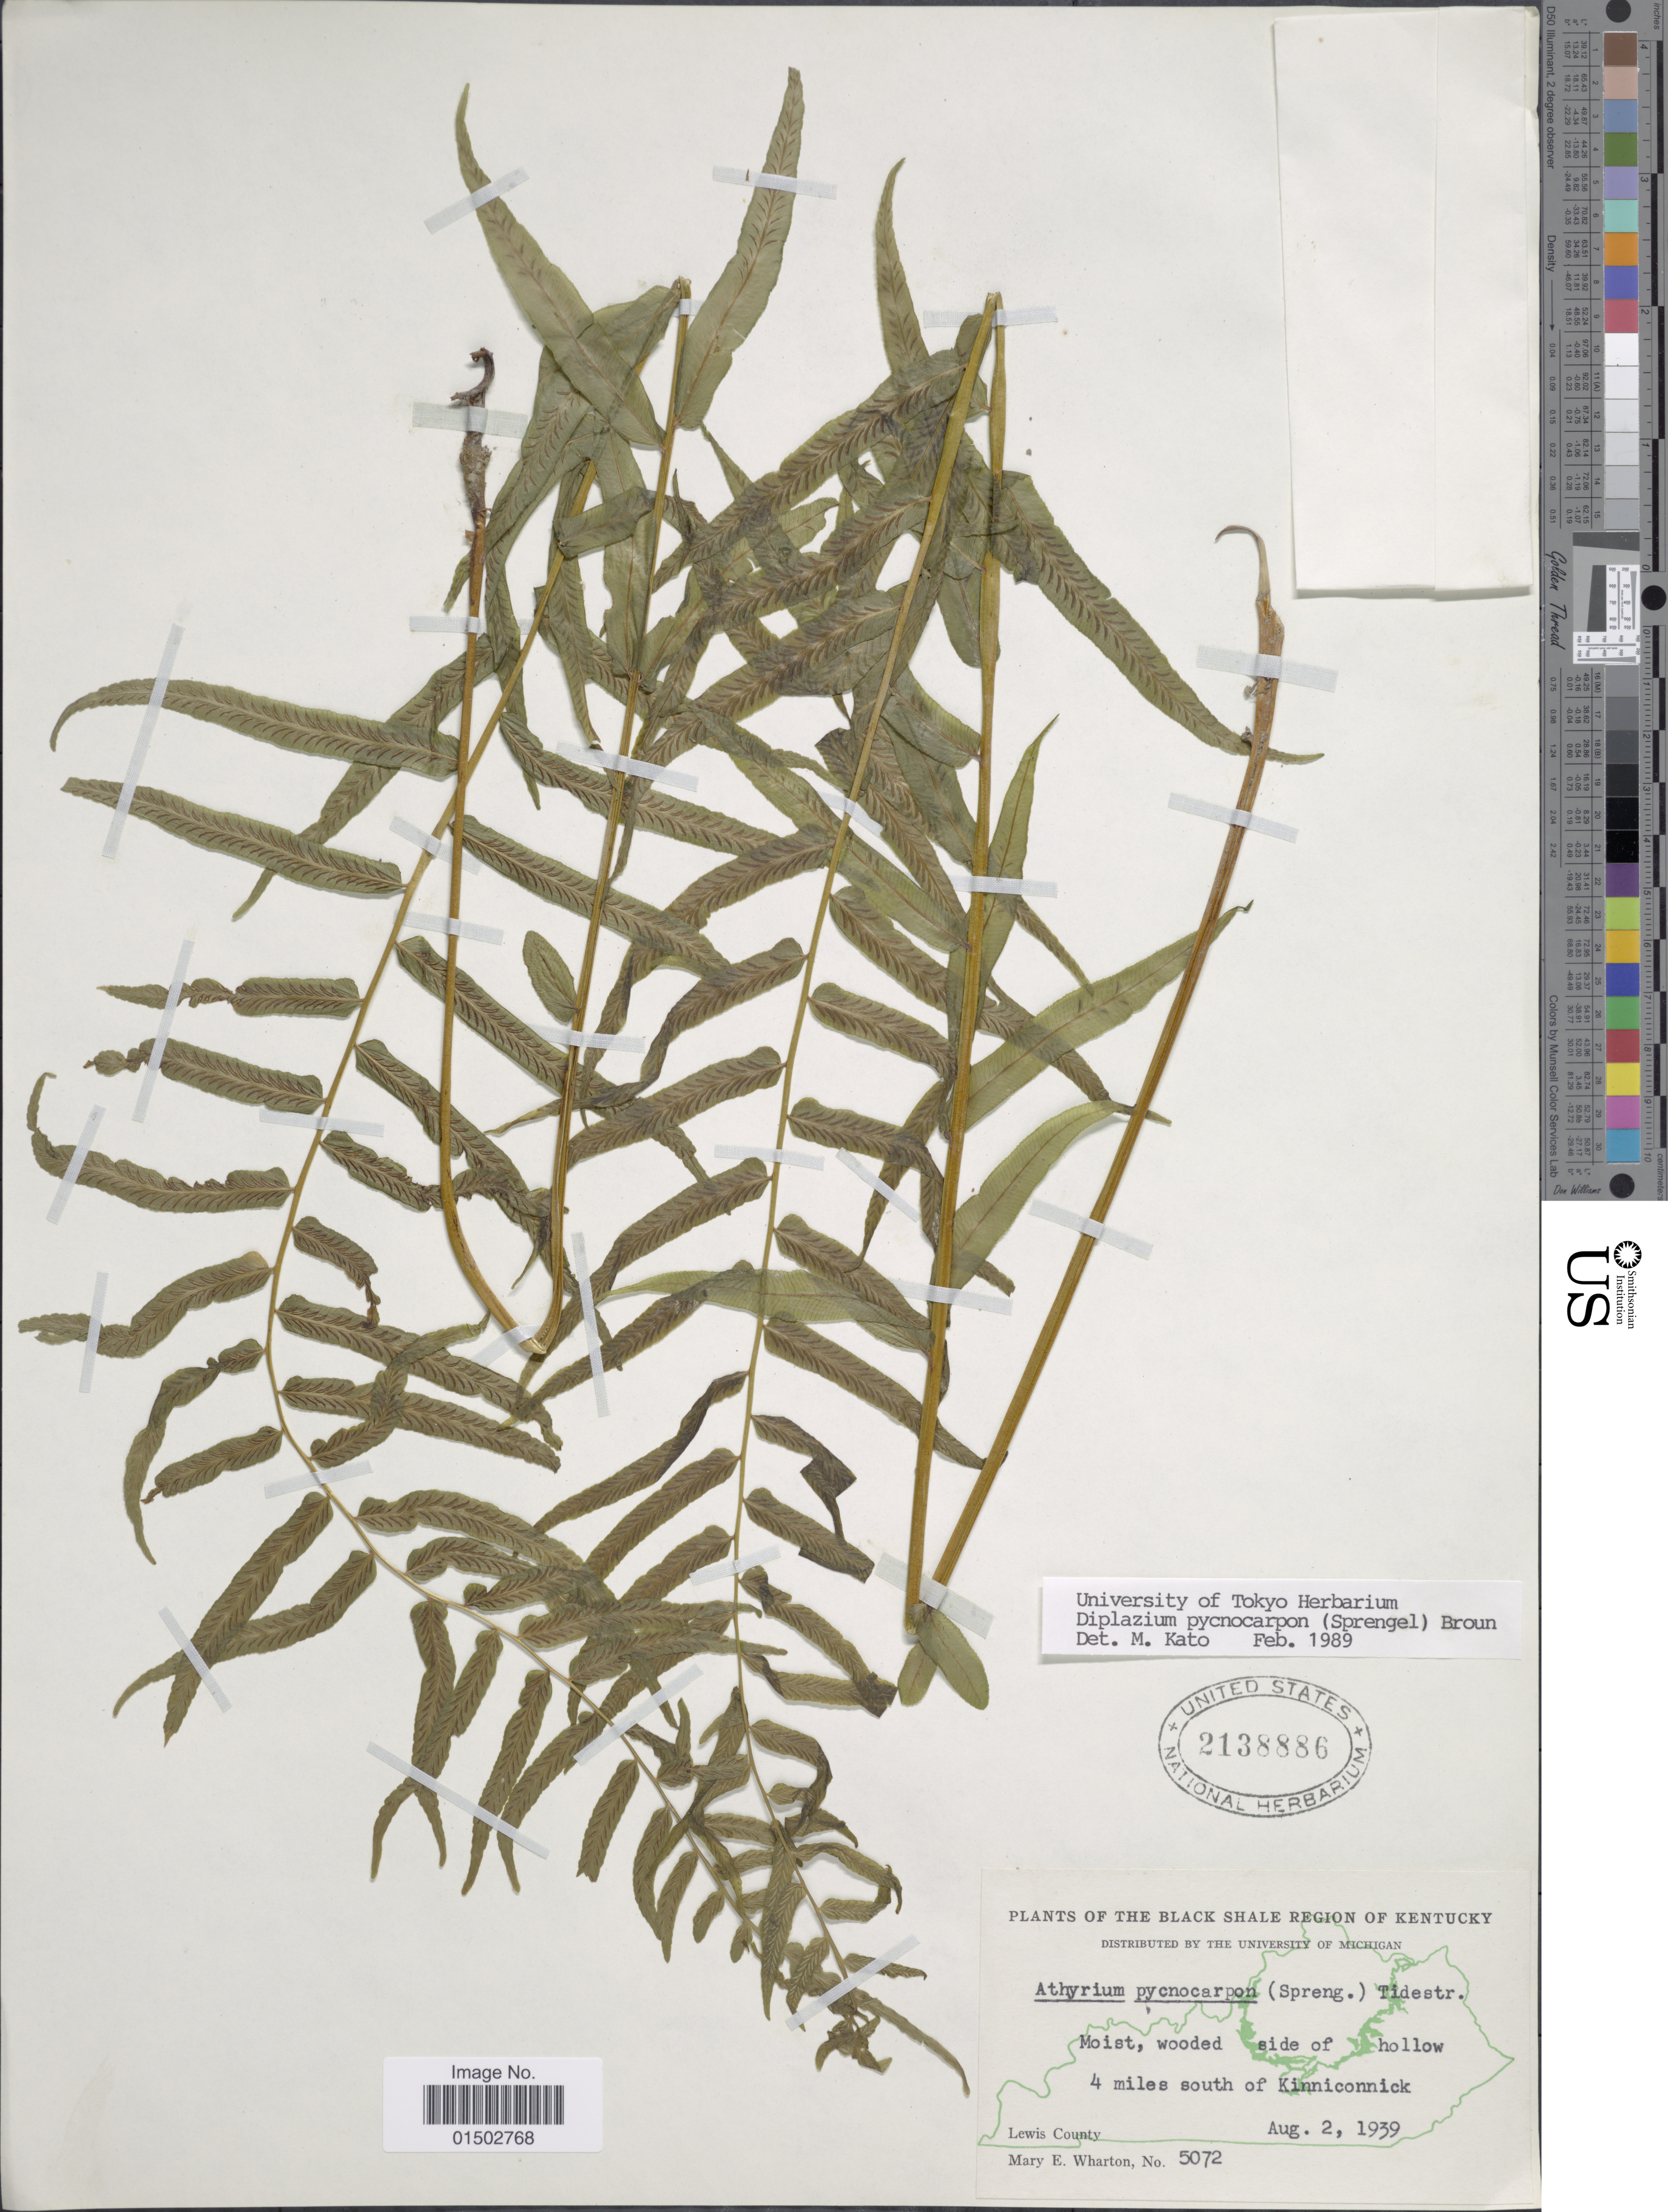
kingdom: Plantae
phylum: Tracheophyta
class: Polypodiopsida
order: Polypodiales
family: Diplaziopsidaceae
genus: Homalosorus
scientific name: Homalosorus pycnocarpos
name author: (Spreng.) Pic. Serm.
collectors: M. Wharton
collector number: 5072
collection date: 1939-08-02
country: United States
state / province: Kentucky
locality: Black Shale region on Kentucky, 4 miles south of Kenniconnick, Lewis County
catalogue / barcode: US 2138886